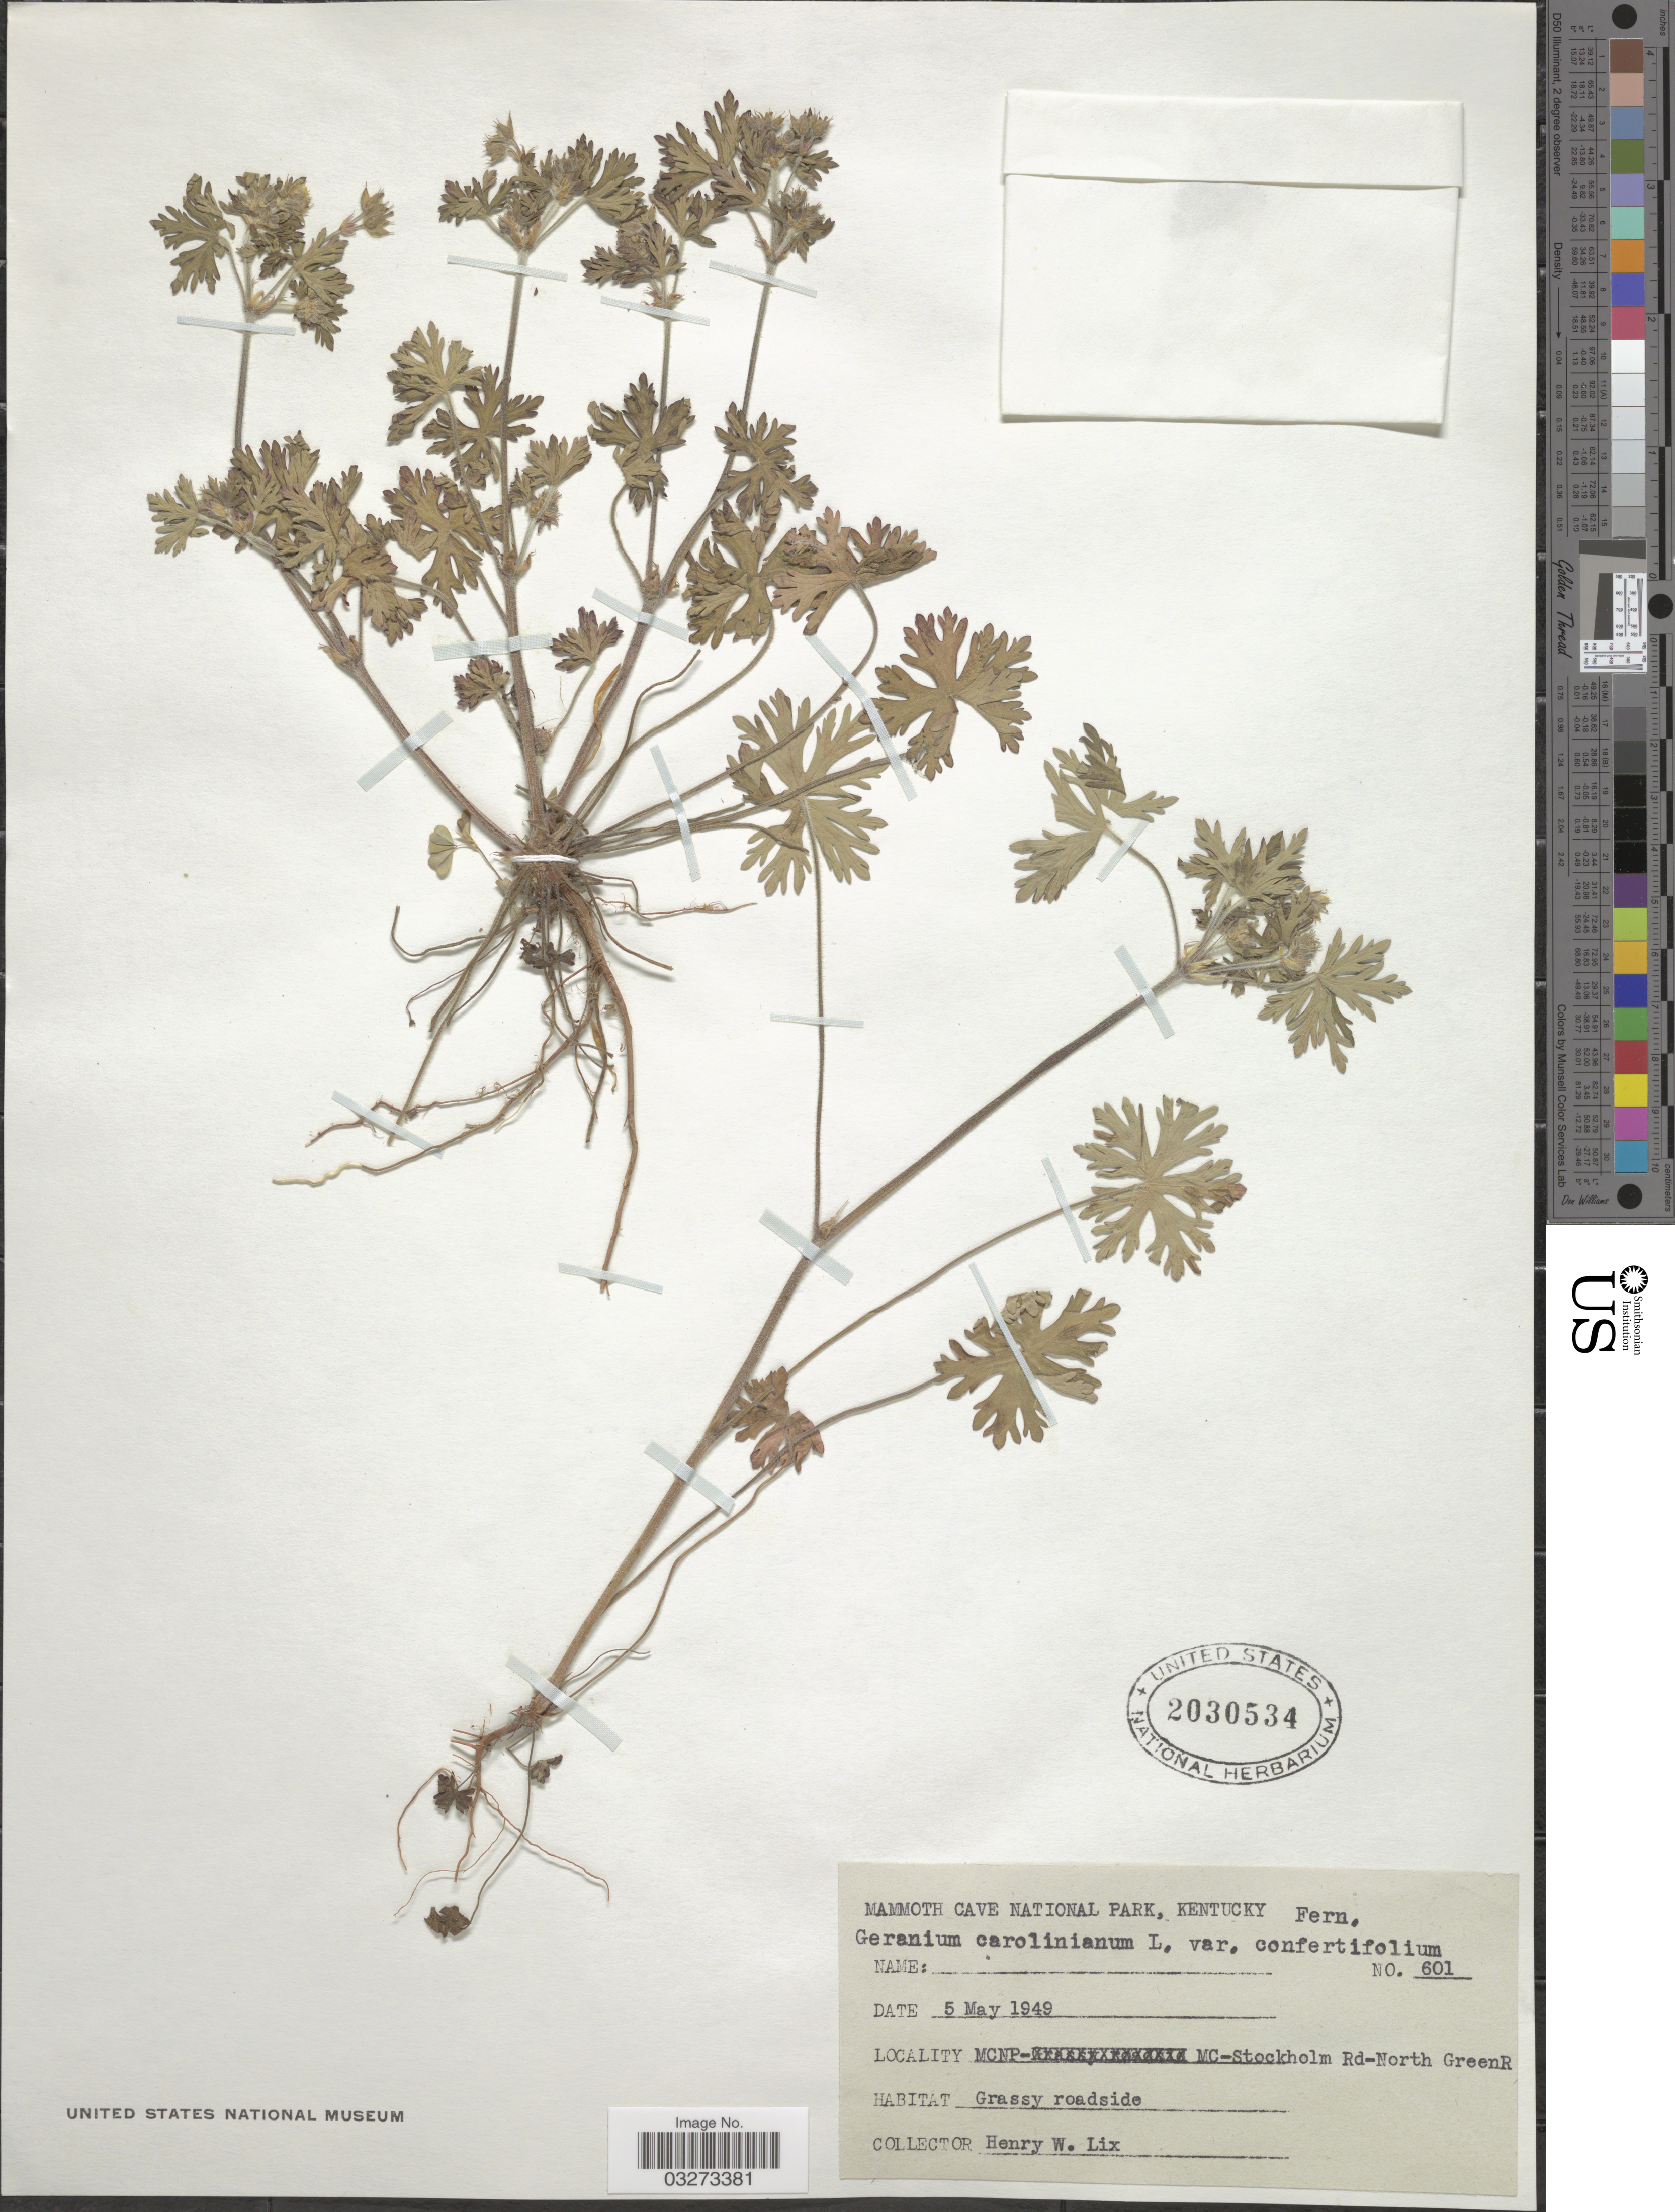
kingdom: Plantae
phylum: Tracheophyta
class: Magnoliopsida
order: Geraniales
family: Geraniaceae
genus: Geranium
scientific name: Geranium carolinianum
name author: L.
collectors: H. W. Lix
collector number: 601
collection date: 1949-05-05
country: United States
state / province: Kentucky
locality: Mammoth Cave National Park. MC-Stockholm Rd-North GreenR.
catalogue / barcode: US 2030534